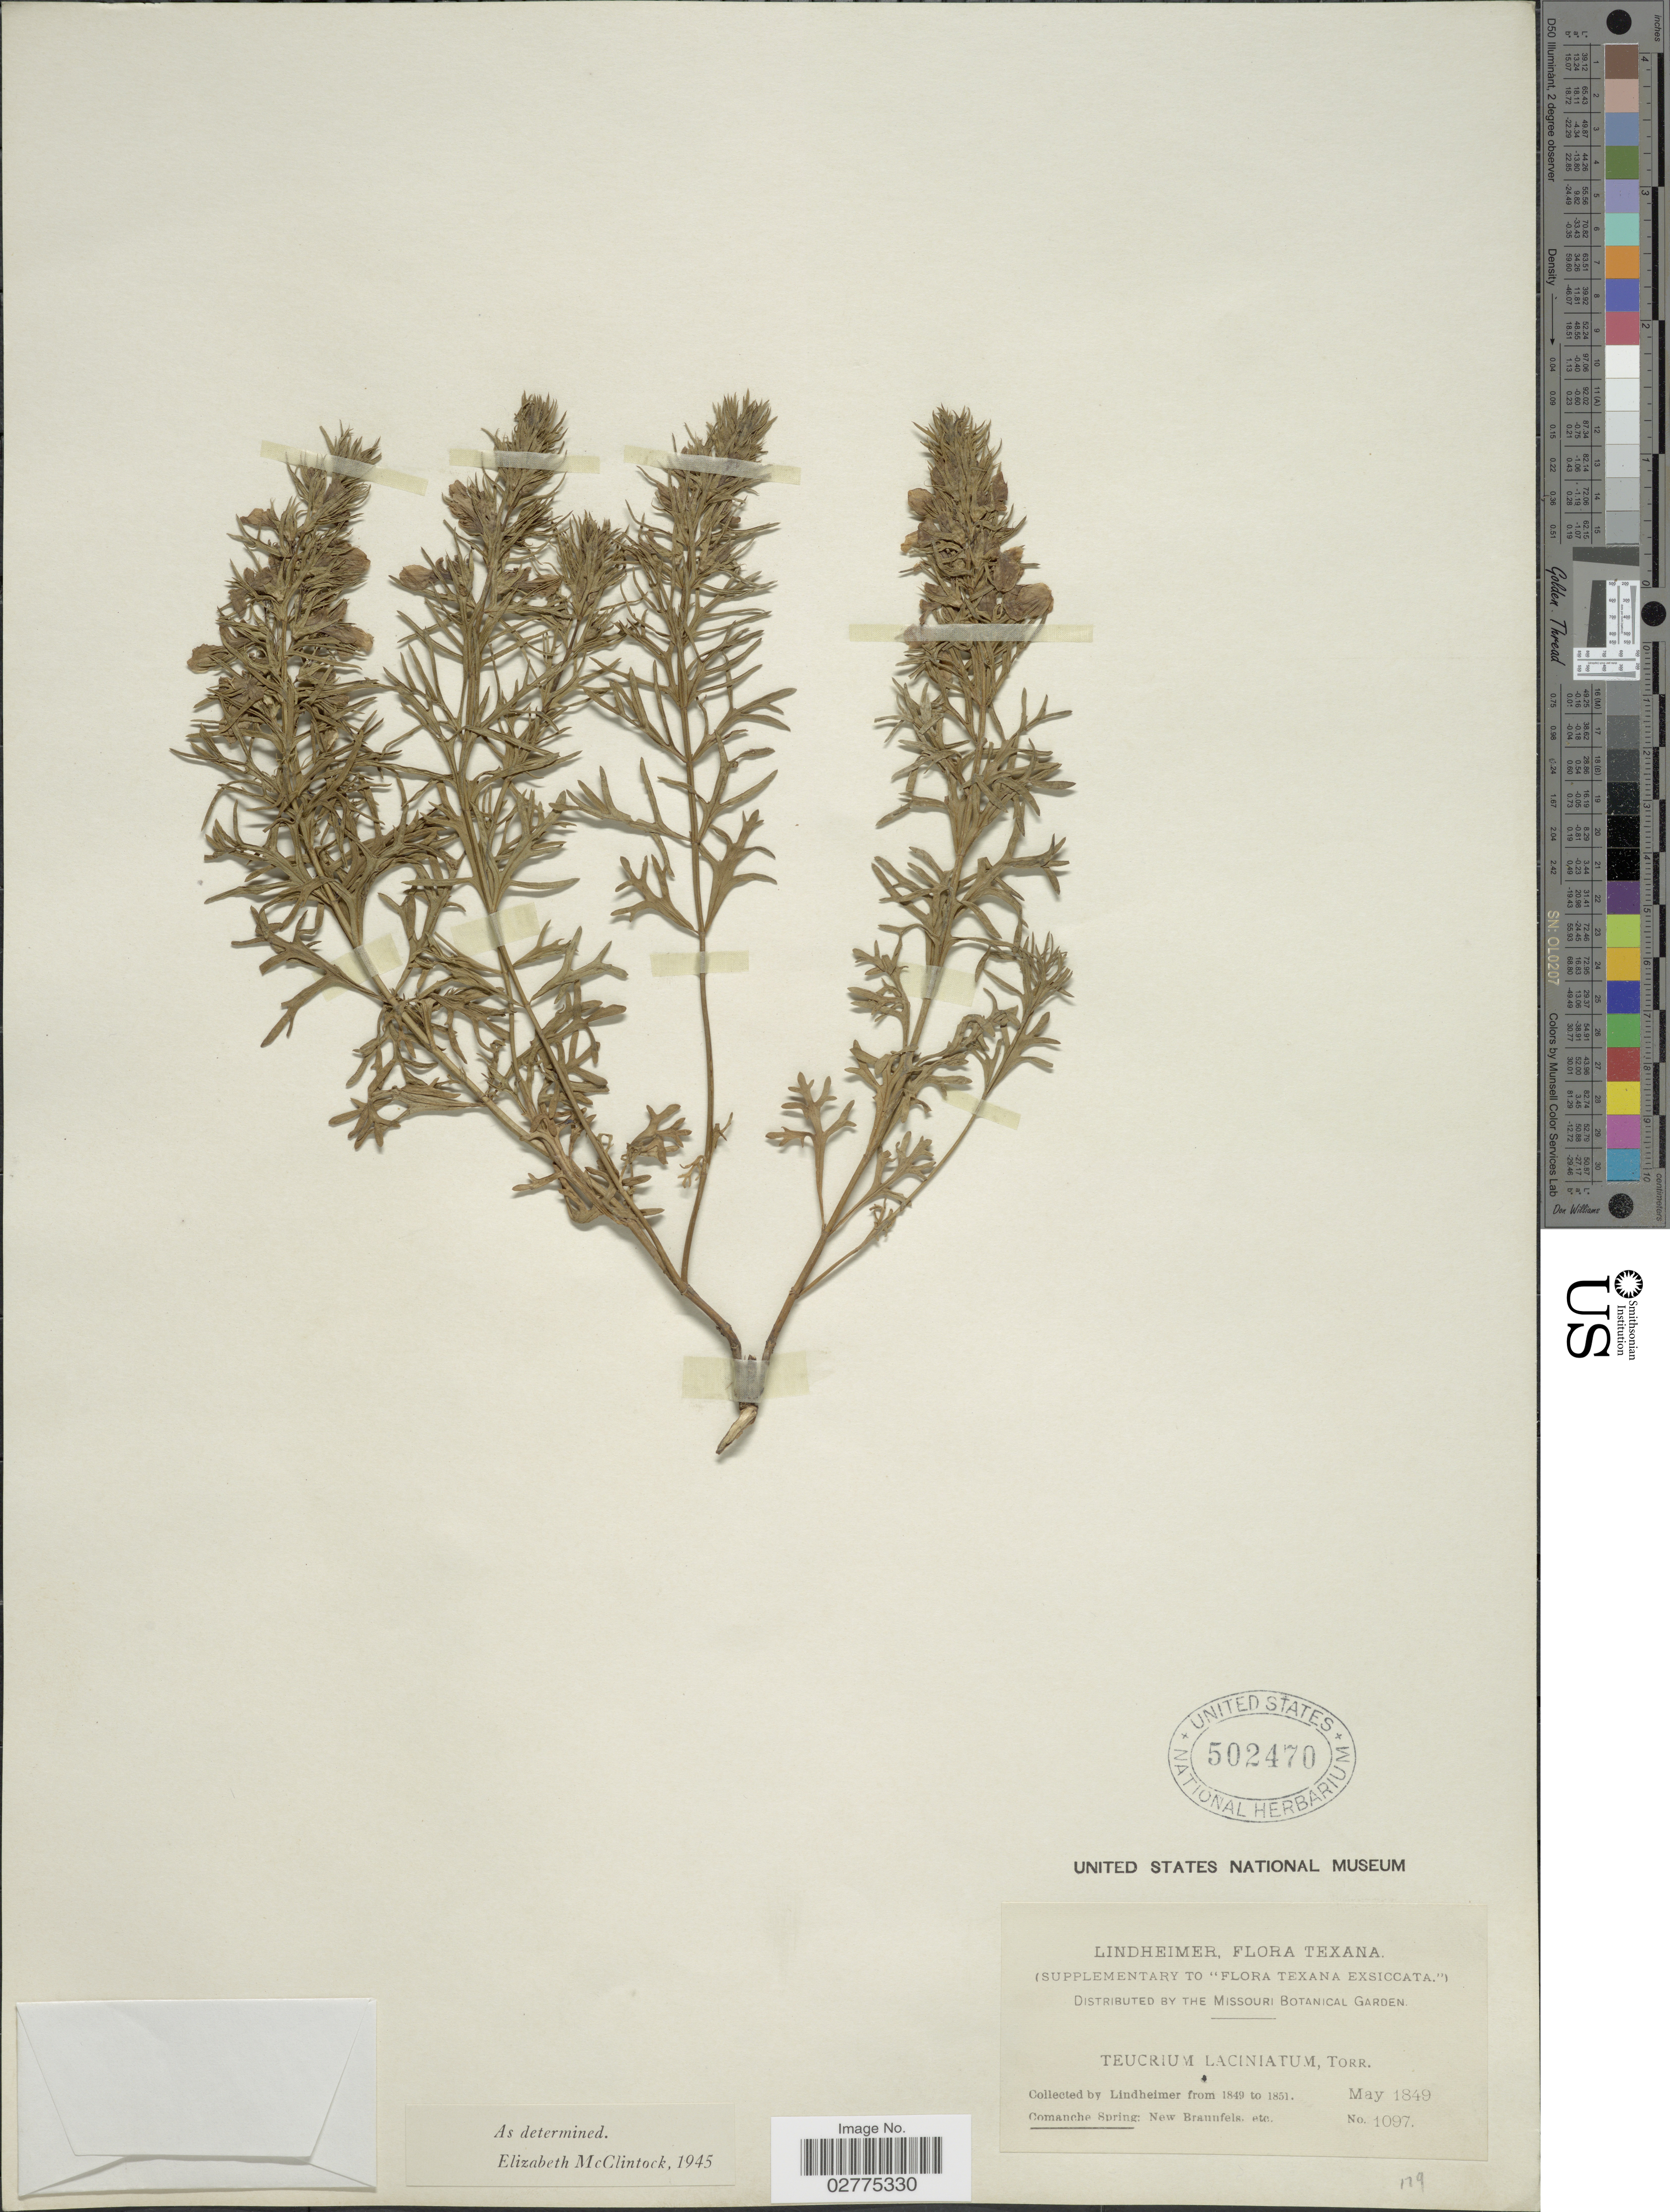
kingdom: Plantae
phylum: Tracheophyta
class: Magnoliopsida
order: Lamiales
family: Lamiaceae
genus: Teucrium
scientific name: Teucrium laciniatum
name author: Torr.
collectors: F. Lindheimer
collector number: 1097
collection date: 1849-05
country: United States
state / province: Texas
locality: Texana, Comanche Spring: New Braunfels, etc.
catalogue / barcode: US 502470